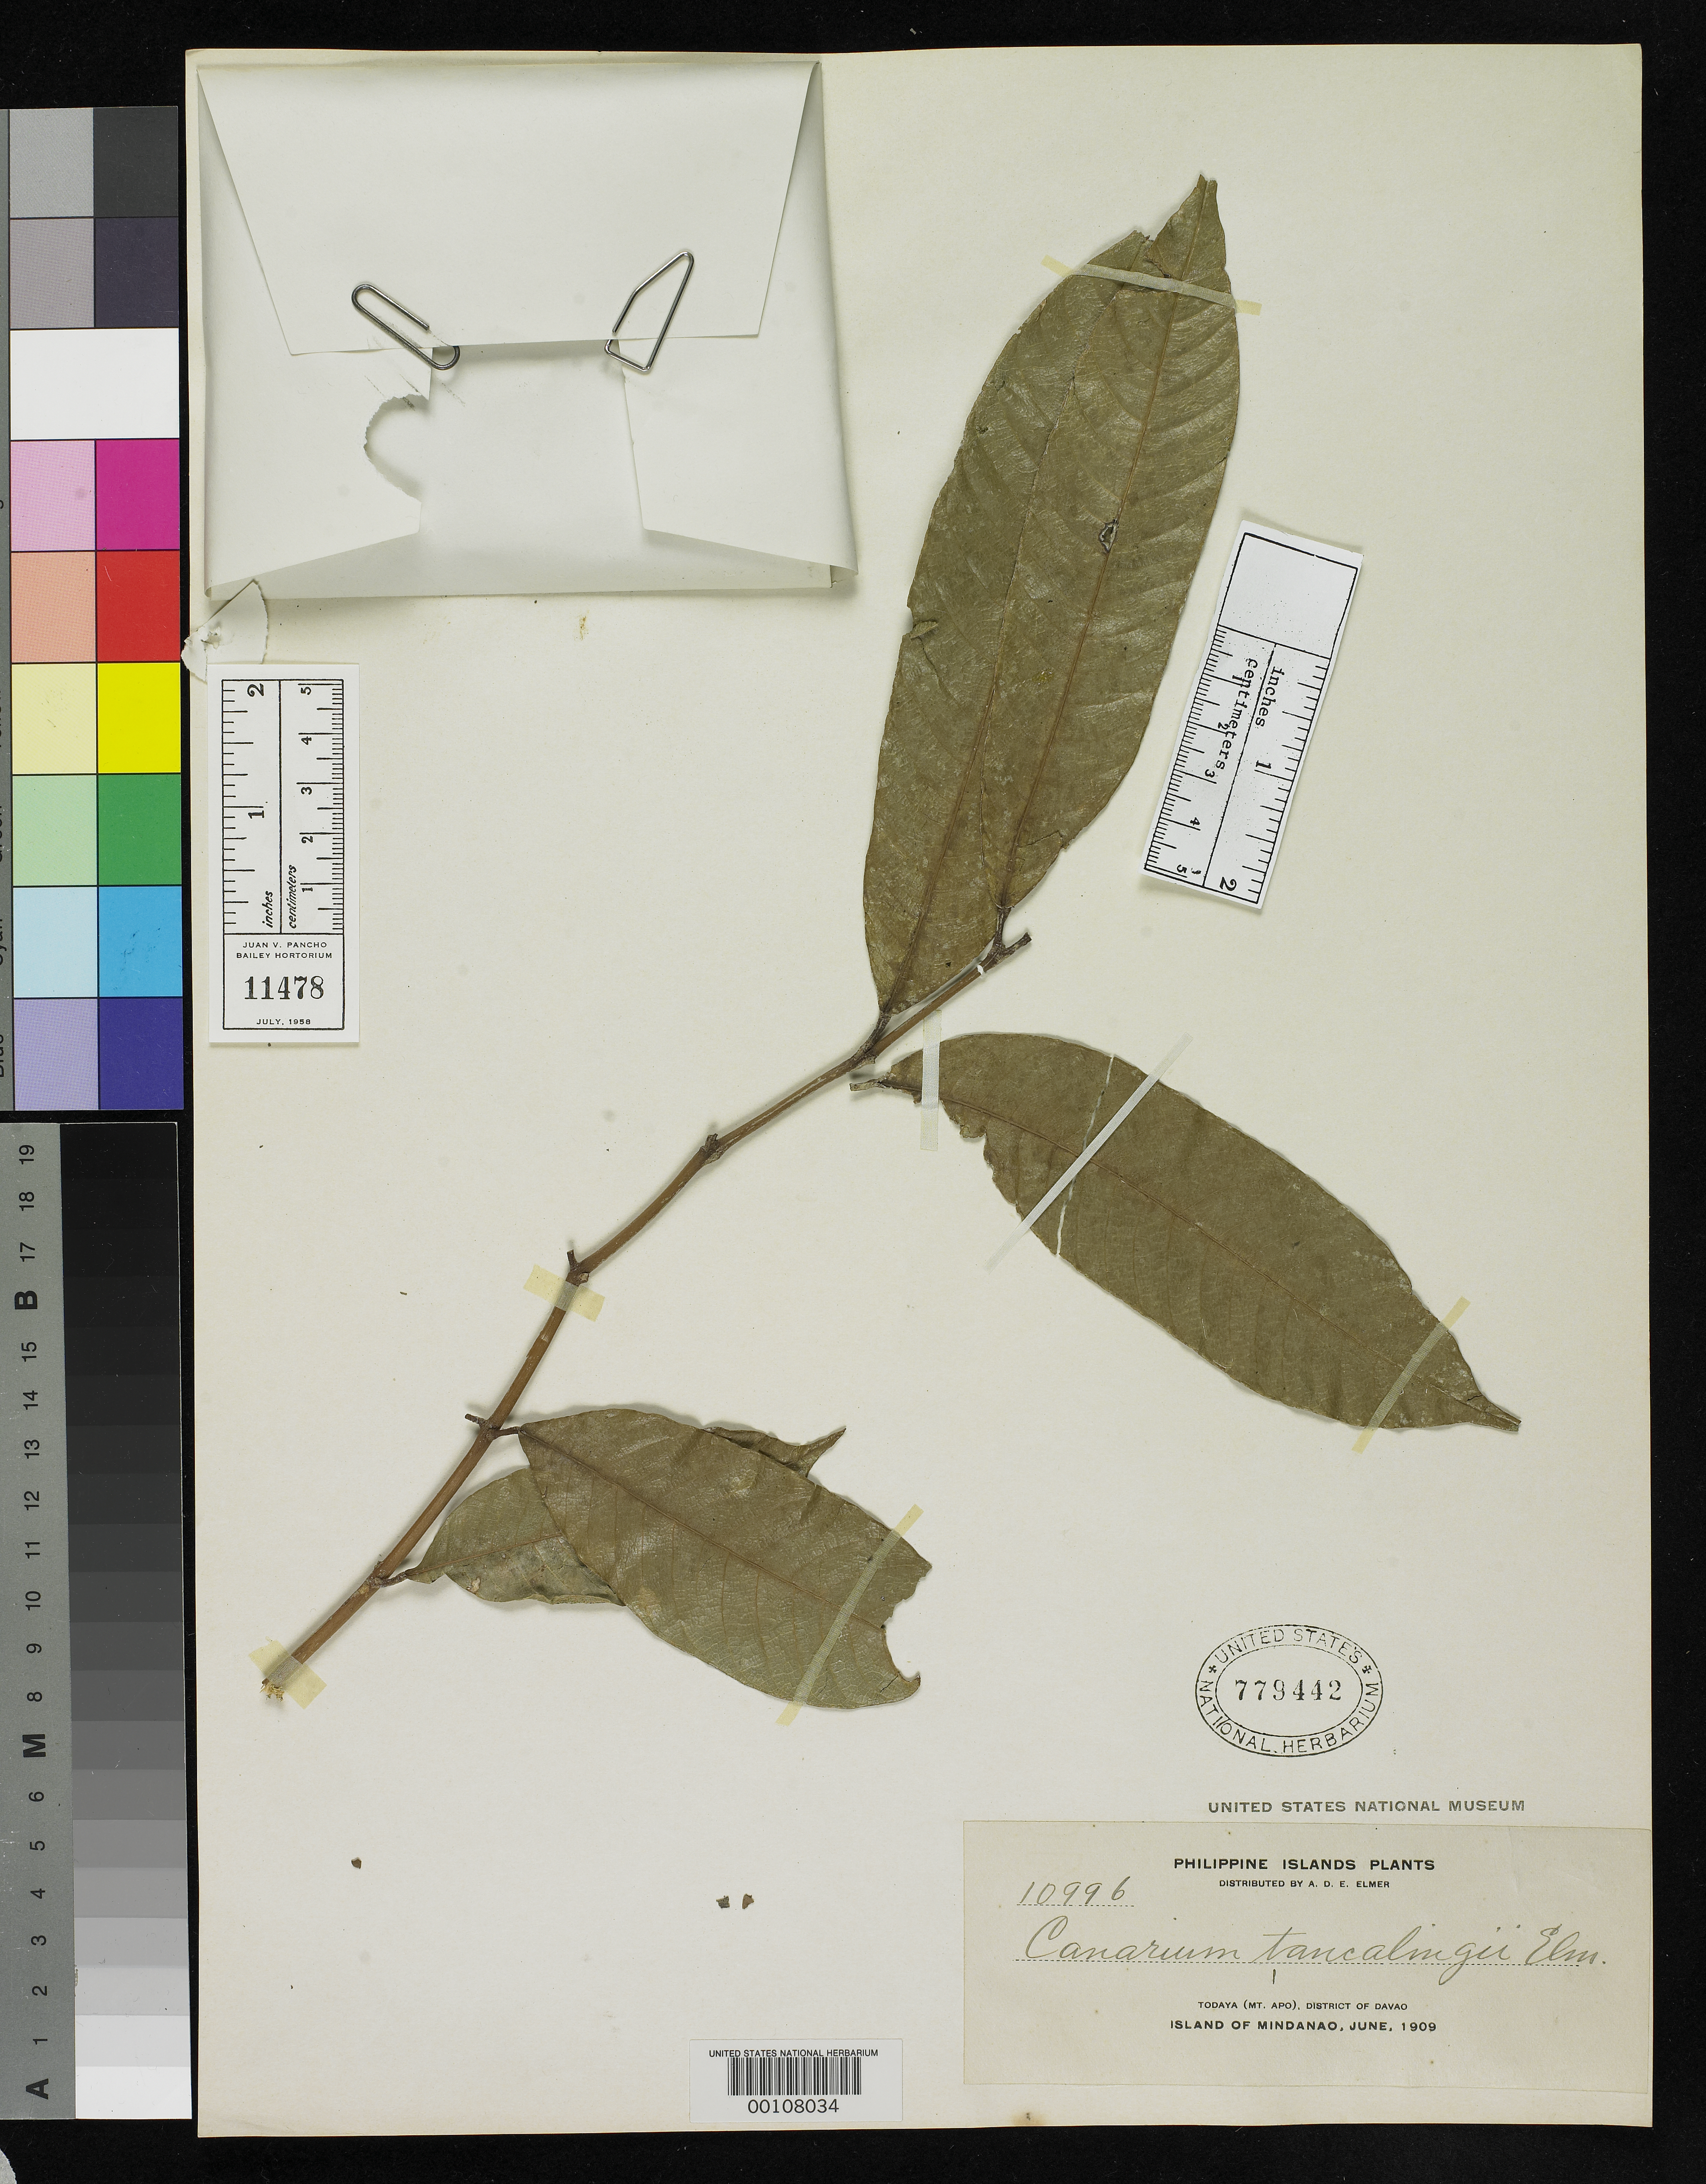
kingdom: Plantae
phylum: Tracheophyta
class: Magnoliopsida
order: Sapindales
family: Burseraceae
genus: Canarium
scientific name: Canarium toncalingii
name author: Elmer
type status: Isotype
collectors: A. D. E. Elmer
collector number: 10996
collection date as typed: Jun 1909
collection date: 1909-06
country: Philippines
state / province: Davao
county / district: Davao del Sur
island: Mindanao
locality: Todaya, Mt. Apo.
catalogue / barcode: US 779442